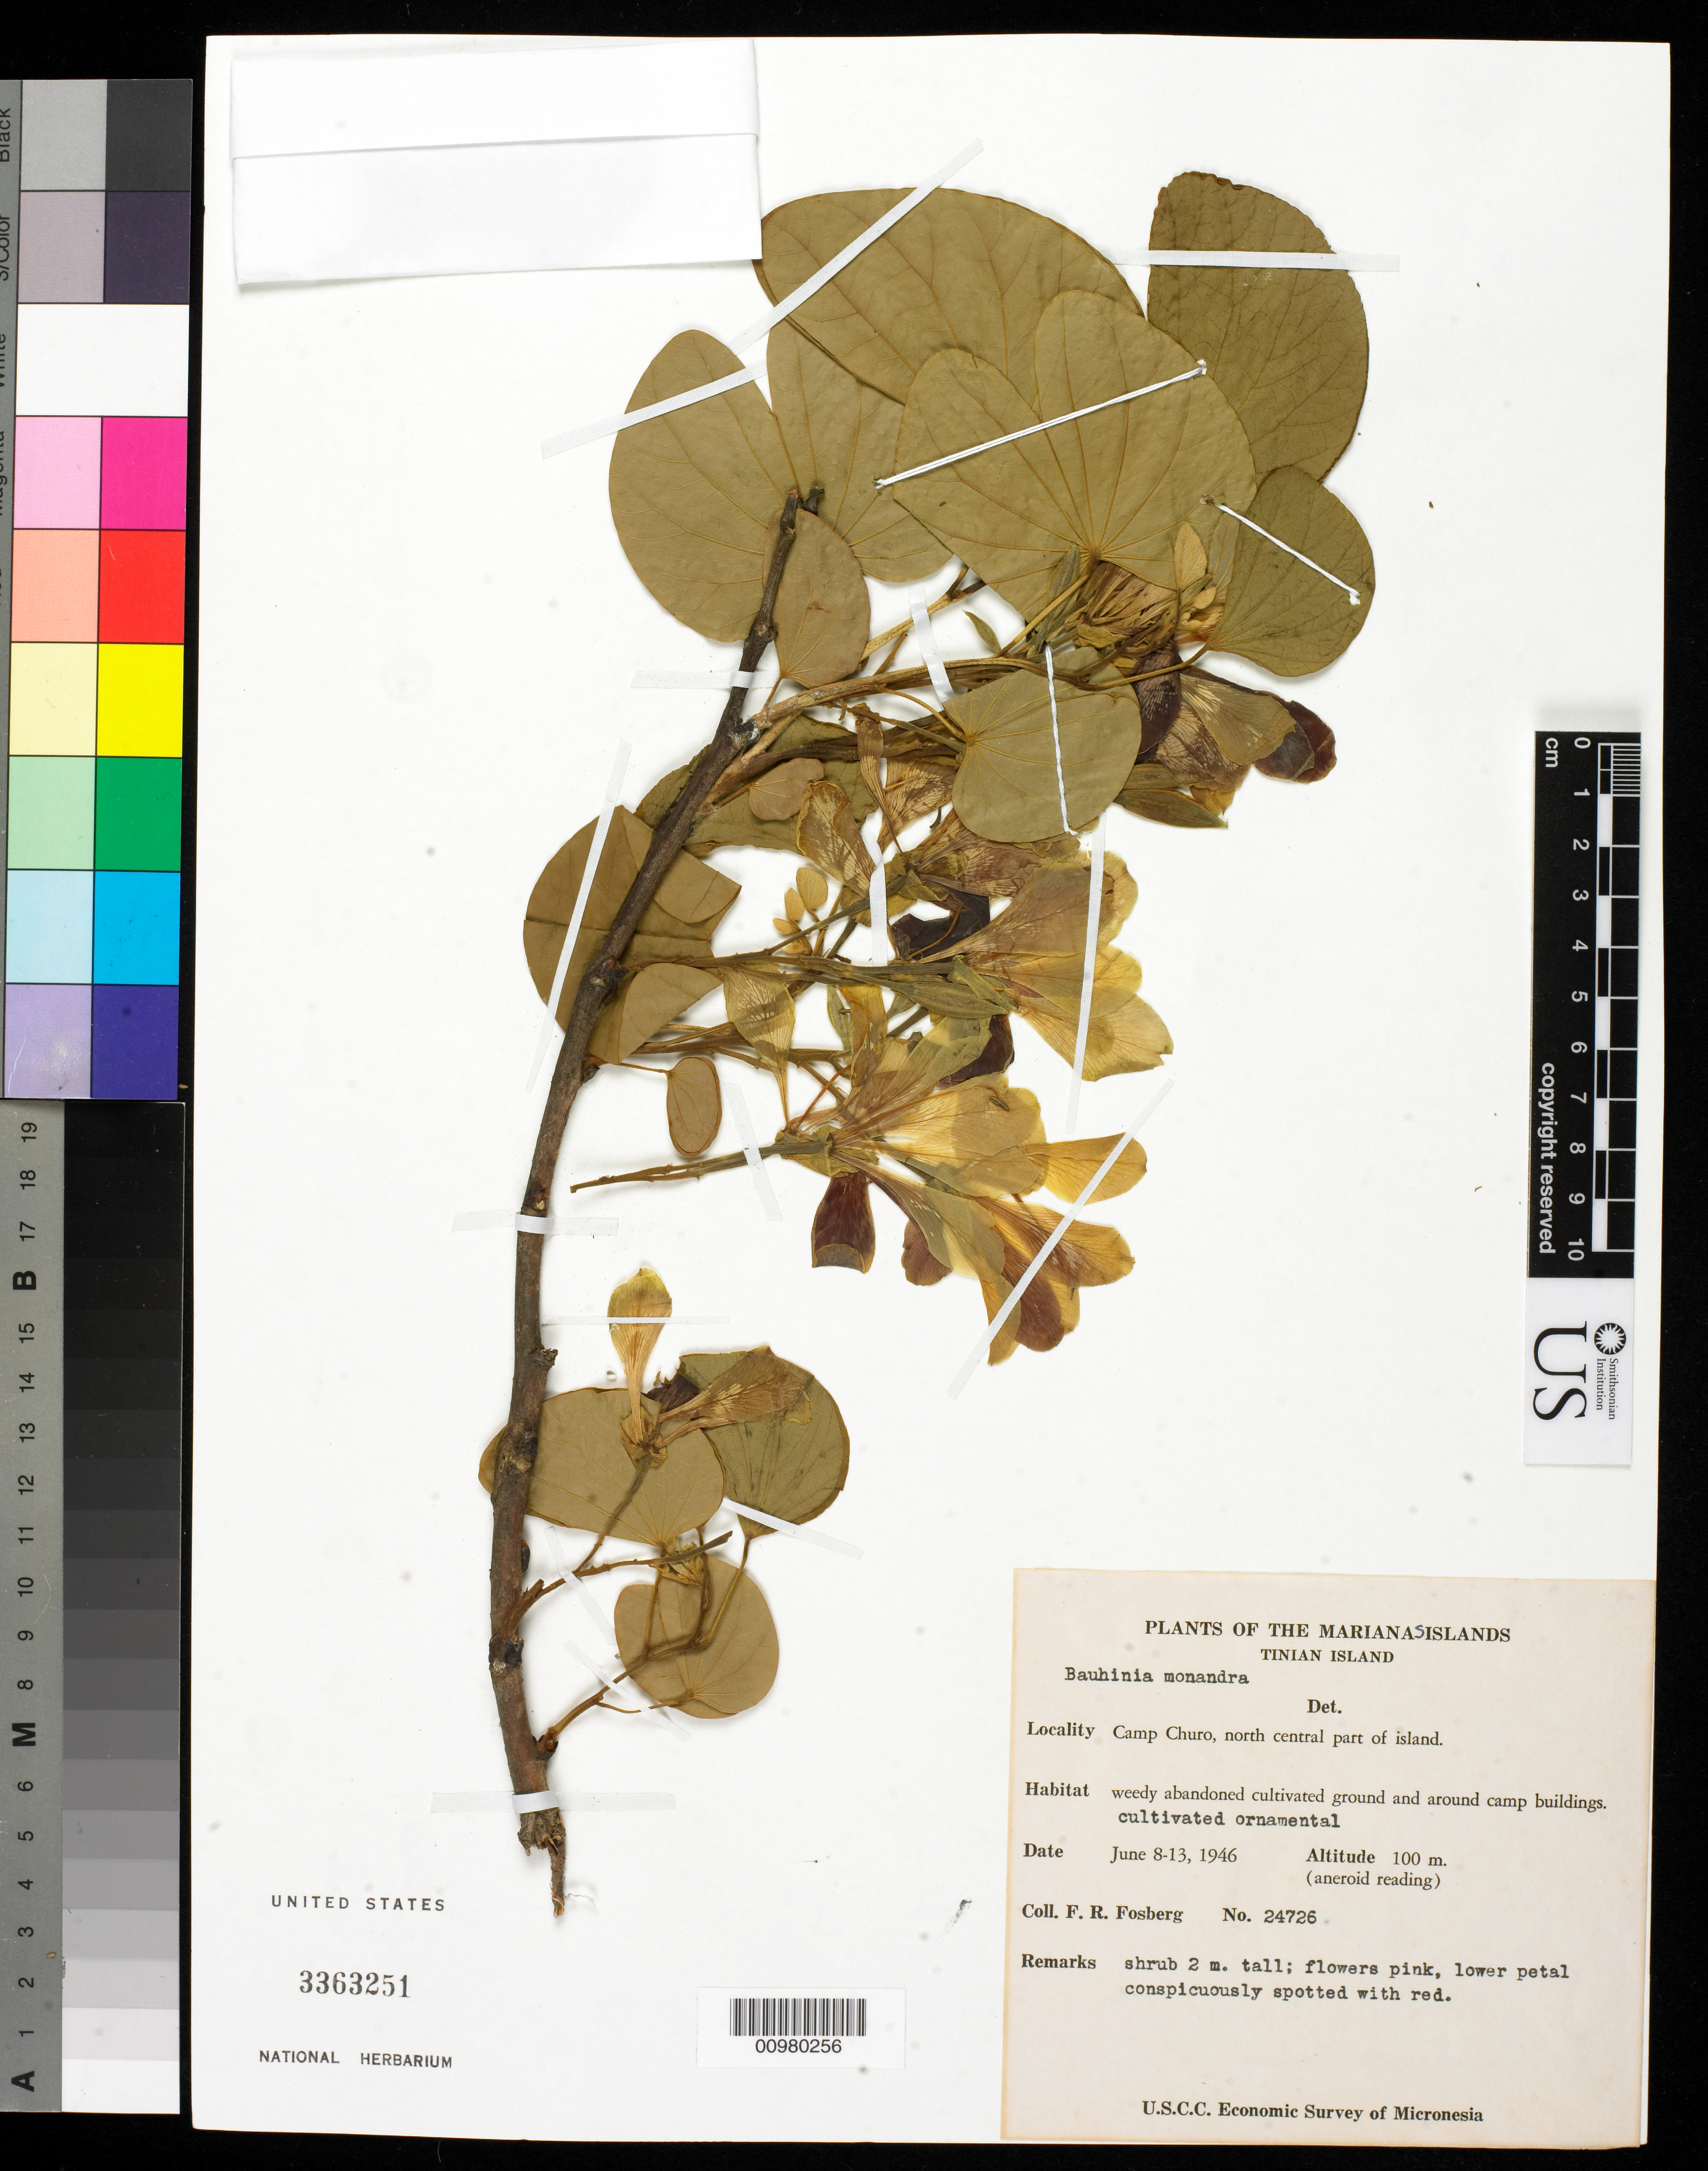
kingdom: Plantae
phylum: Tracheophyta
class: Magnoliopsida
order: Fabales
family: Fabaceae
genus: Bauhinia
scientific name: Bauhinia monandra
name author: Kurz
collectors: F. R. Fosberg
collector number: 24726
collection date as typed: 08 Jun 1946 to 13 Jun 1946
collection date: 1946-06-08/1946-06-13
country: Northern Mariana Islands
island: Tinian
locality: Camp Churo, north central part of island.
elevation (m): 100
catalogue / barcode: US 3363251